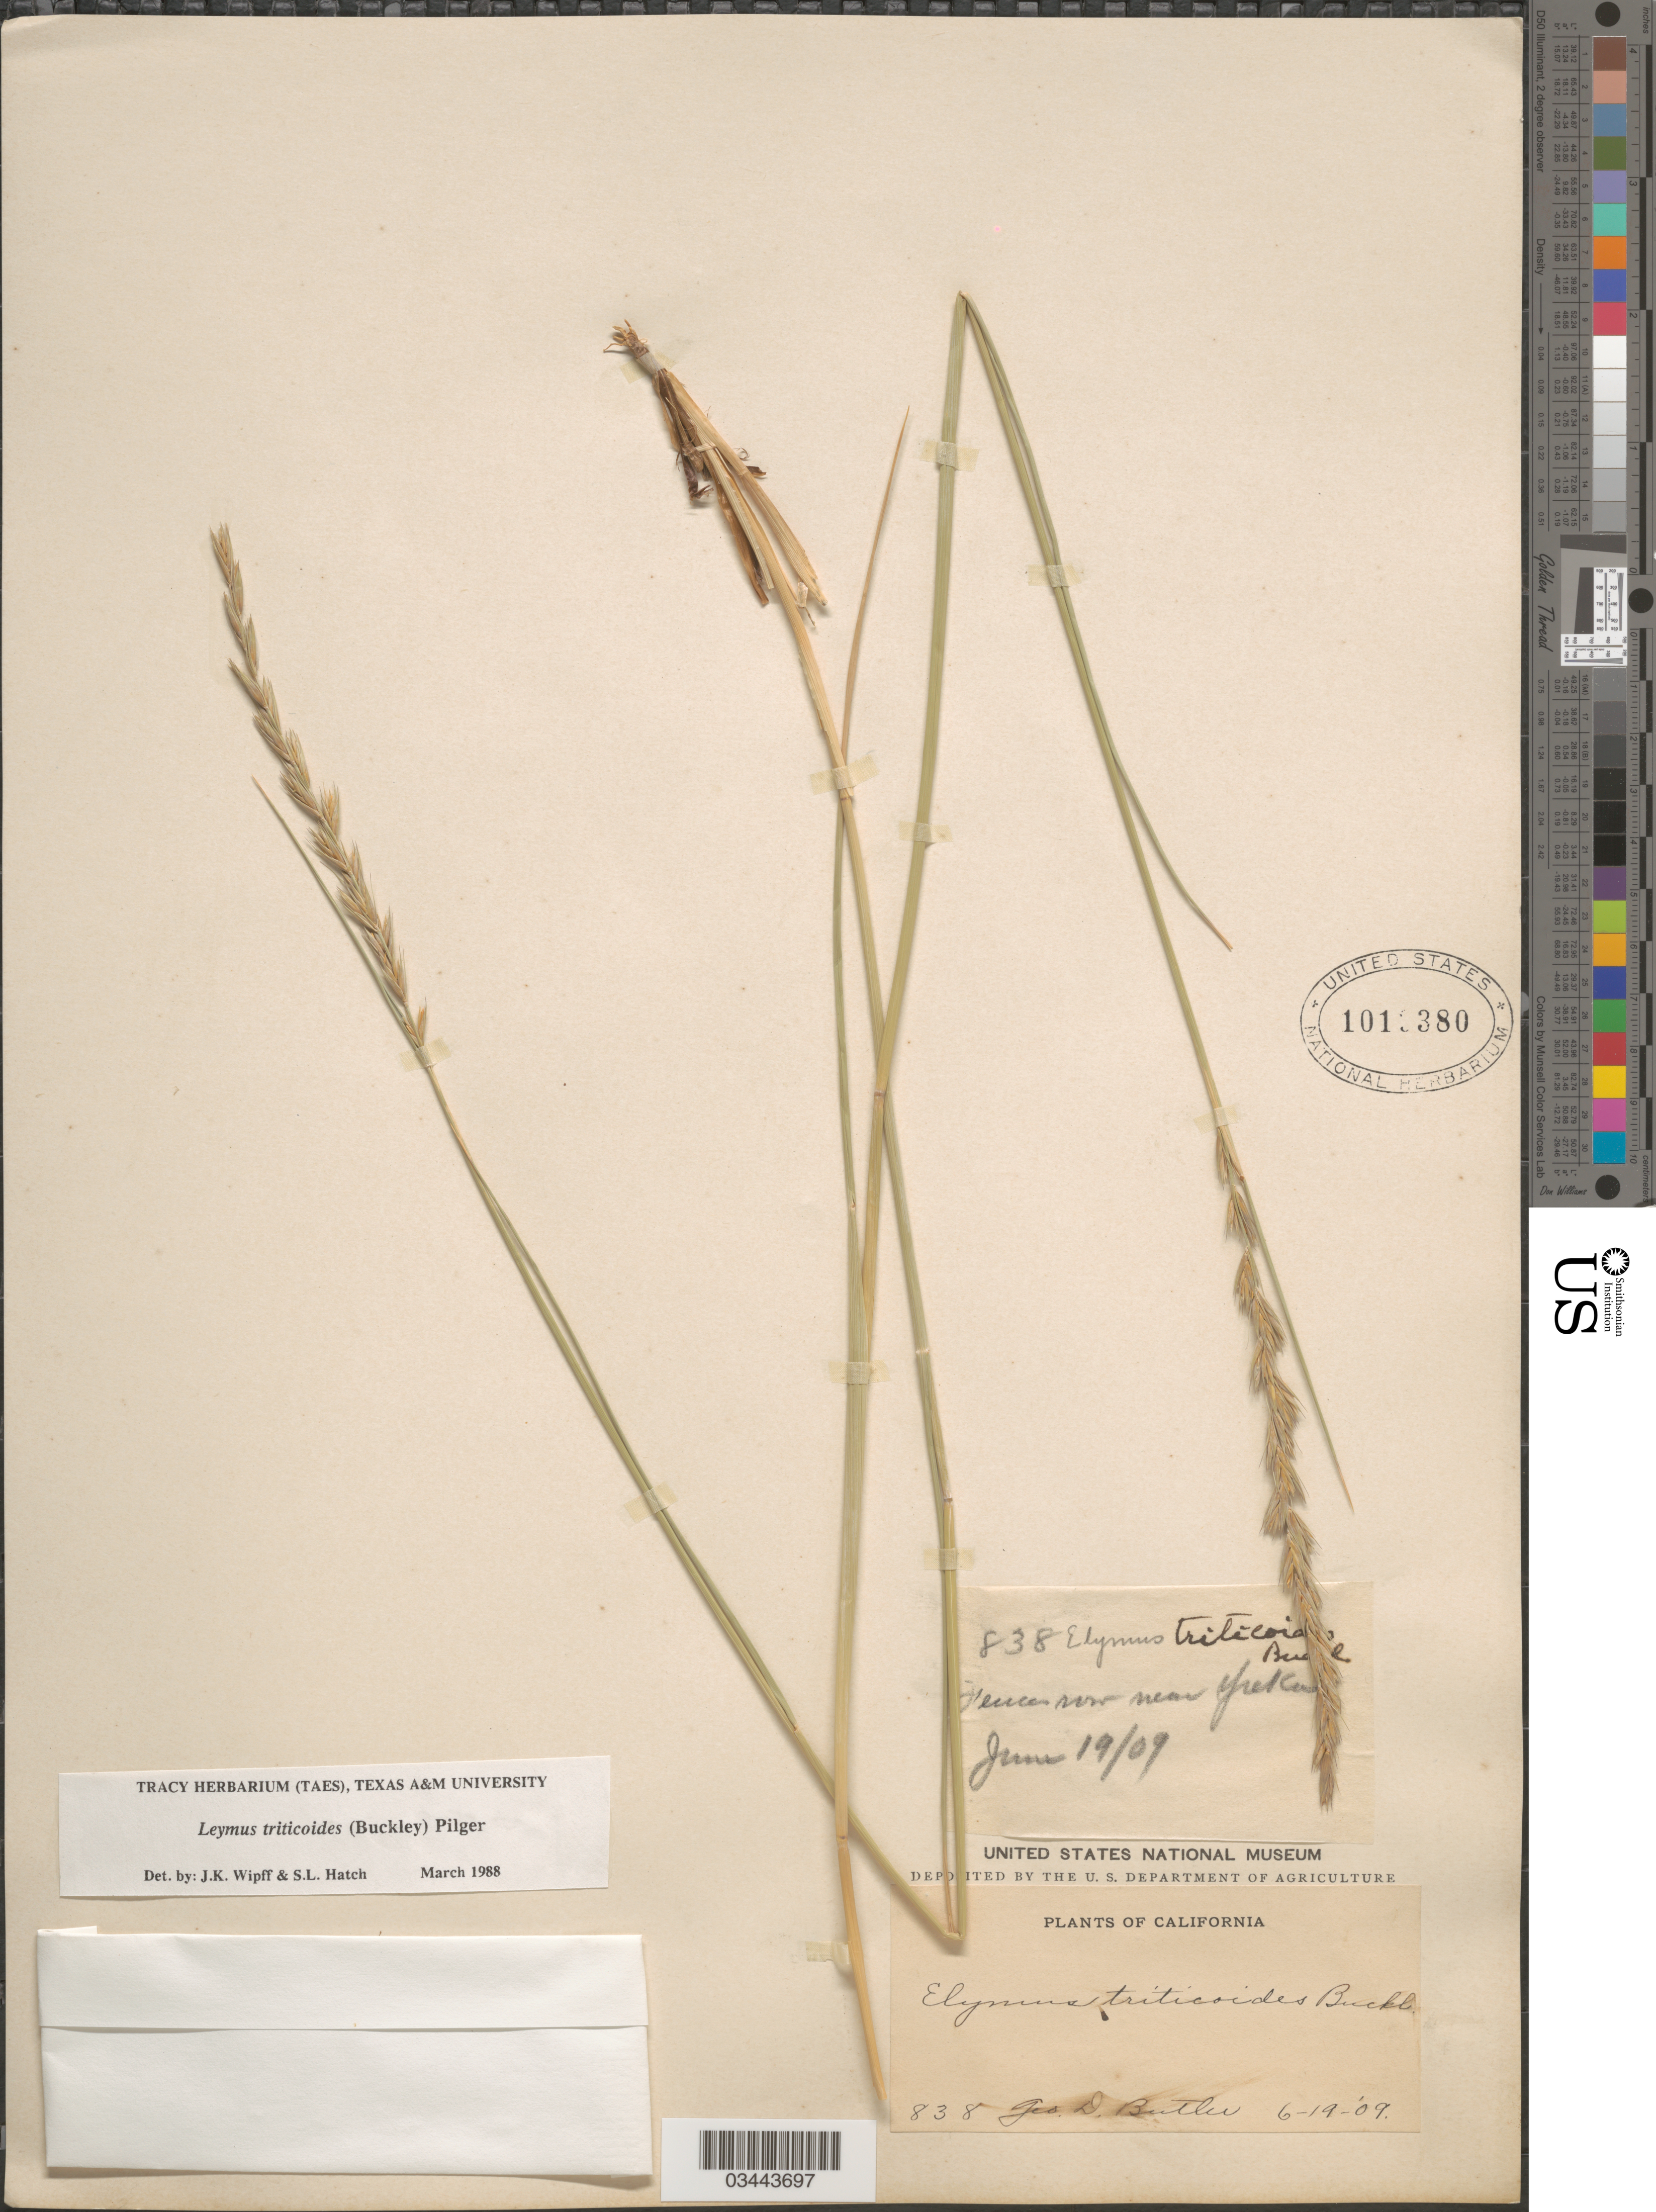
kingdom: Plantae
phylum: Tracheophyta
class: Liliopsida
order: Poales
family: Poaceae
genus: Leymus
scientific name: Leymus triticoides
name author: (Buckley) Pilg.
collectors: G. D. Butler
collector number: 838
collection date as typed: Transcribed d/m/y: 19/6/9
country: United States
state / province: California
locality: Fence row near Yreka.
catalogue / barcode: US 1013380